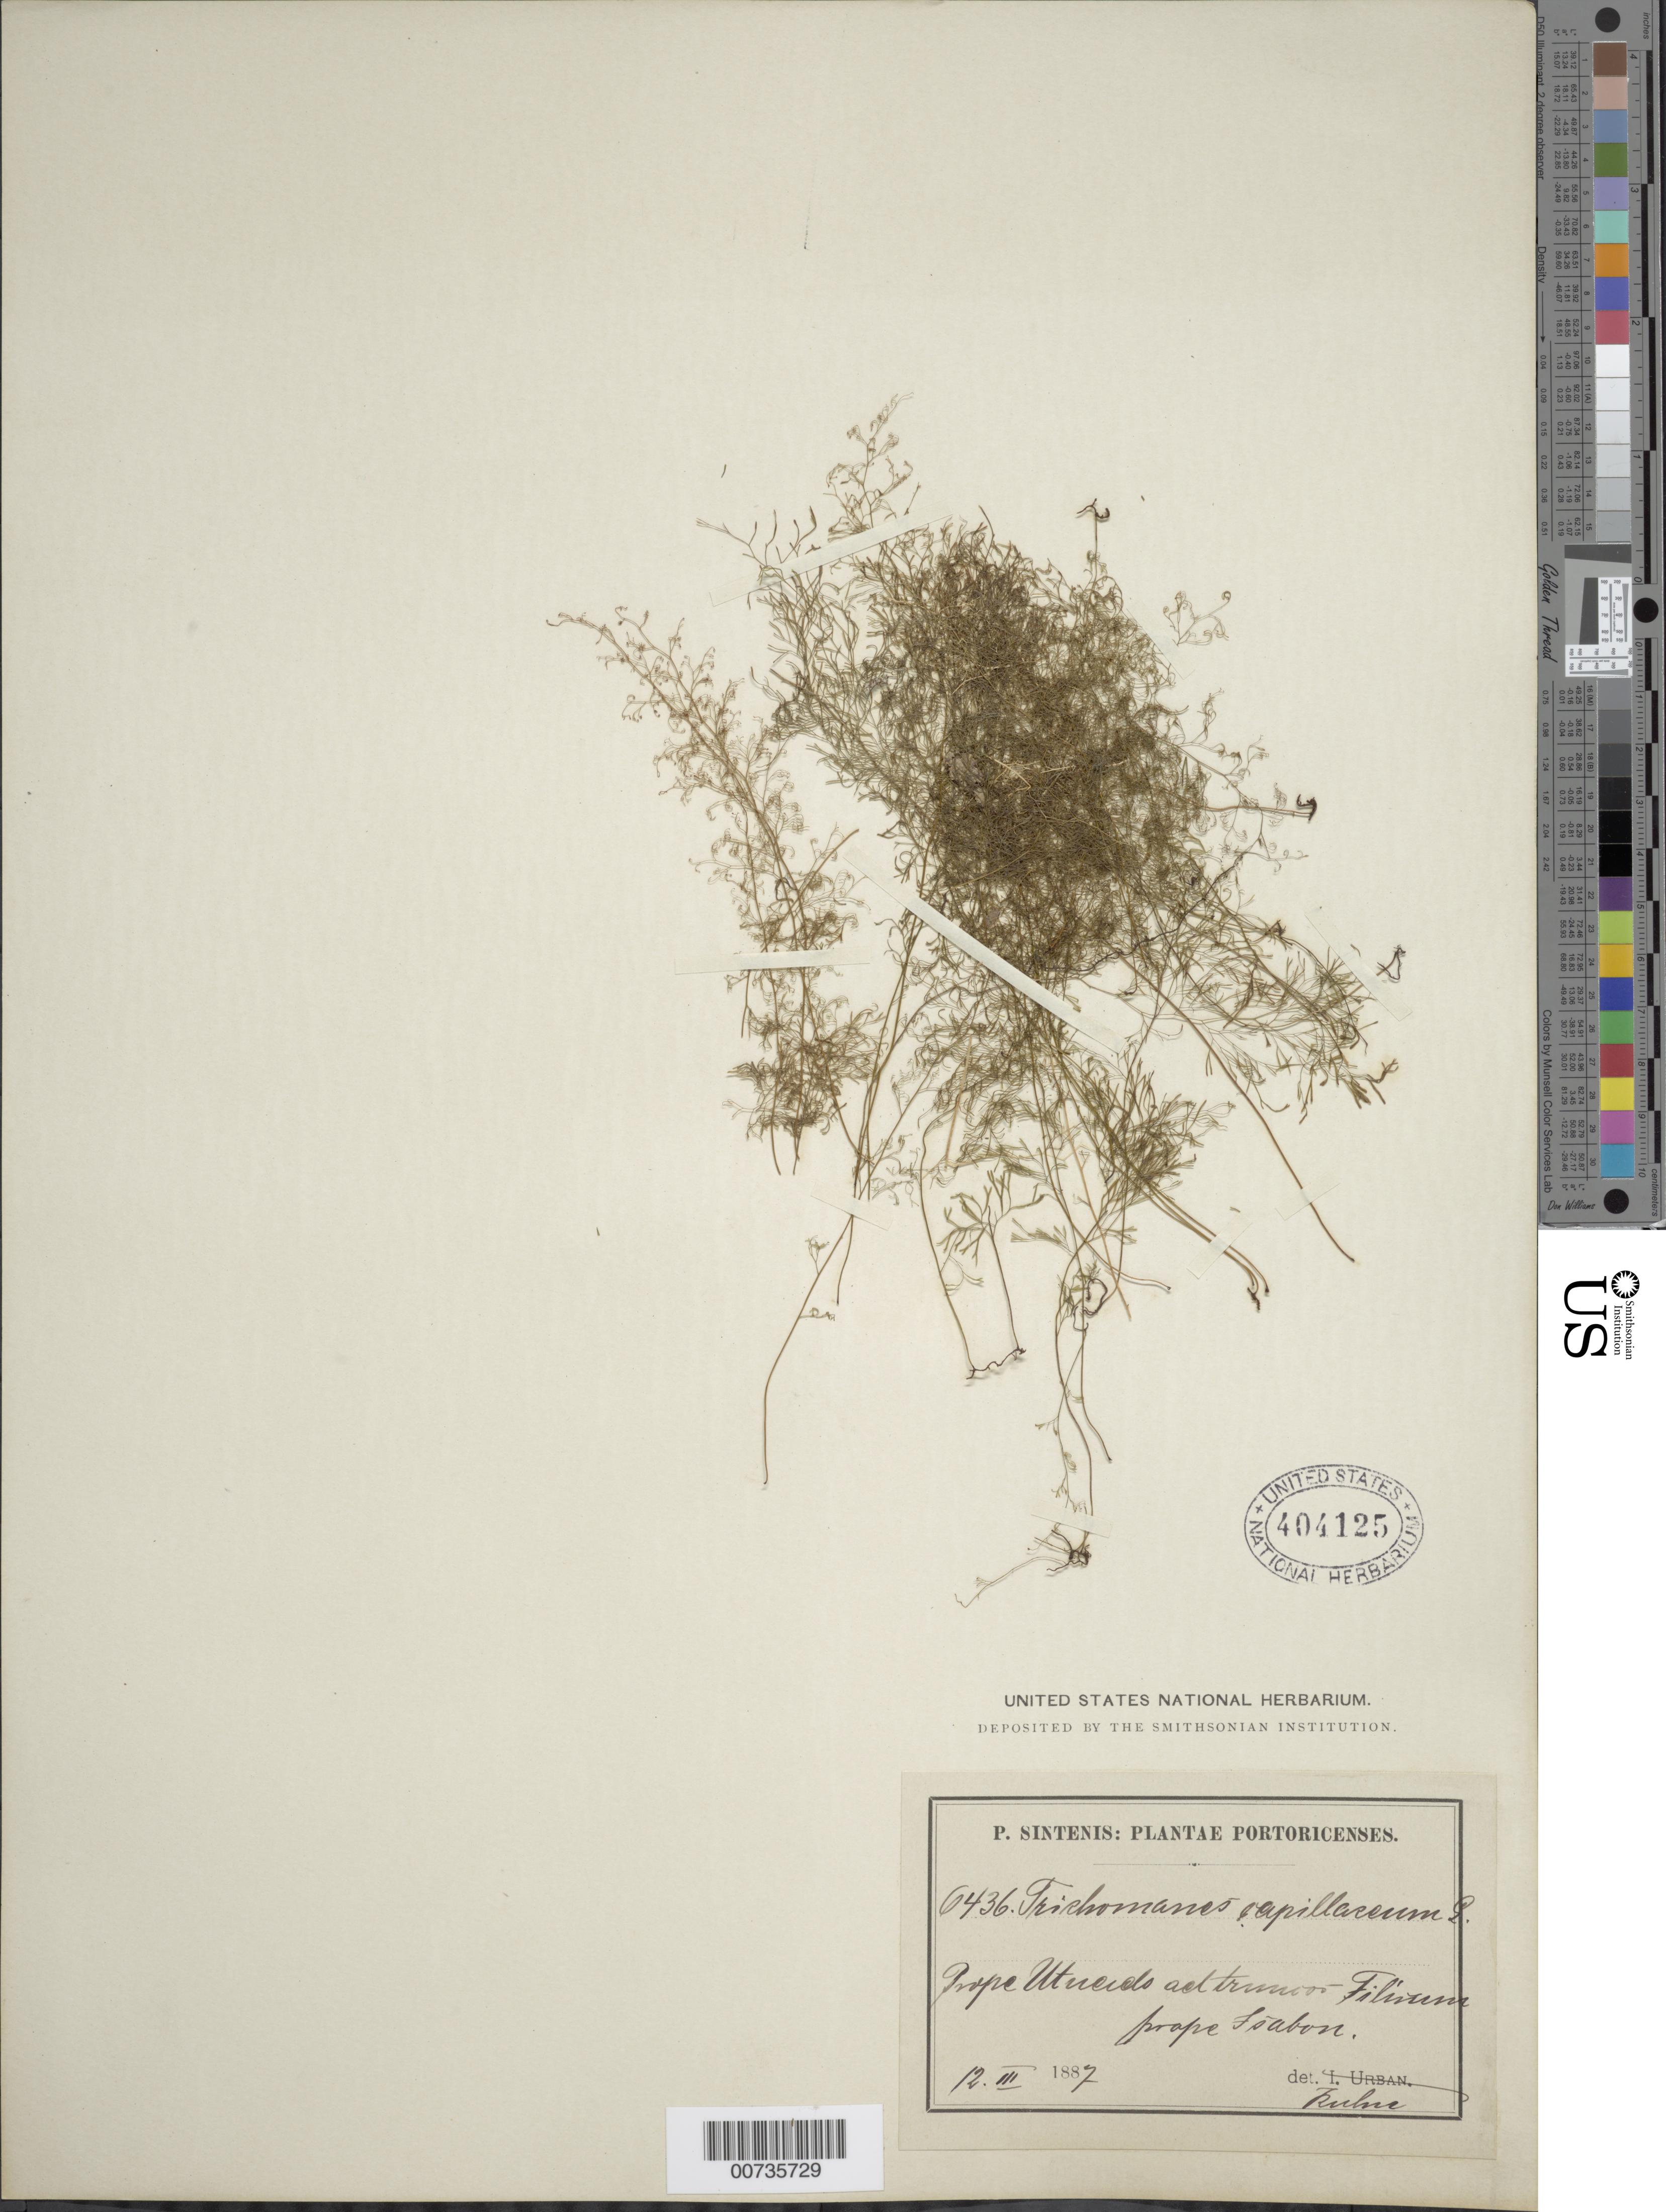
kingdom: Plantae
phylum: Tracheophyta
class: Polypodiopsida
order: Hymenophyllales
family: Hymenophyllaceae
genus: Polyphlebium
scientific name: Polyphlebium capillaceum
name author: (L.) Ebihara & Dubuisson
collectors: P. Sintenis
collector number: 6436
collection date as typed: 12 Mar 1887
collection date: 1887-03-12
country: Puerto Rico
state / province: Utuado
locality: Prope Utuado ad truncós Filiñus prope Isábon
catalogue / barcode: US 404125